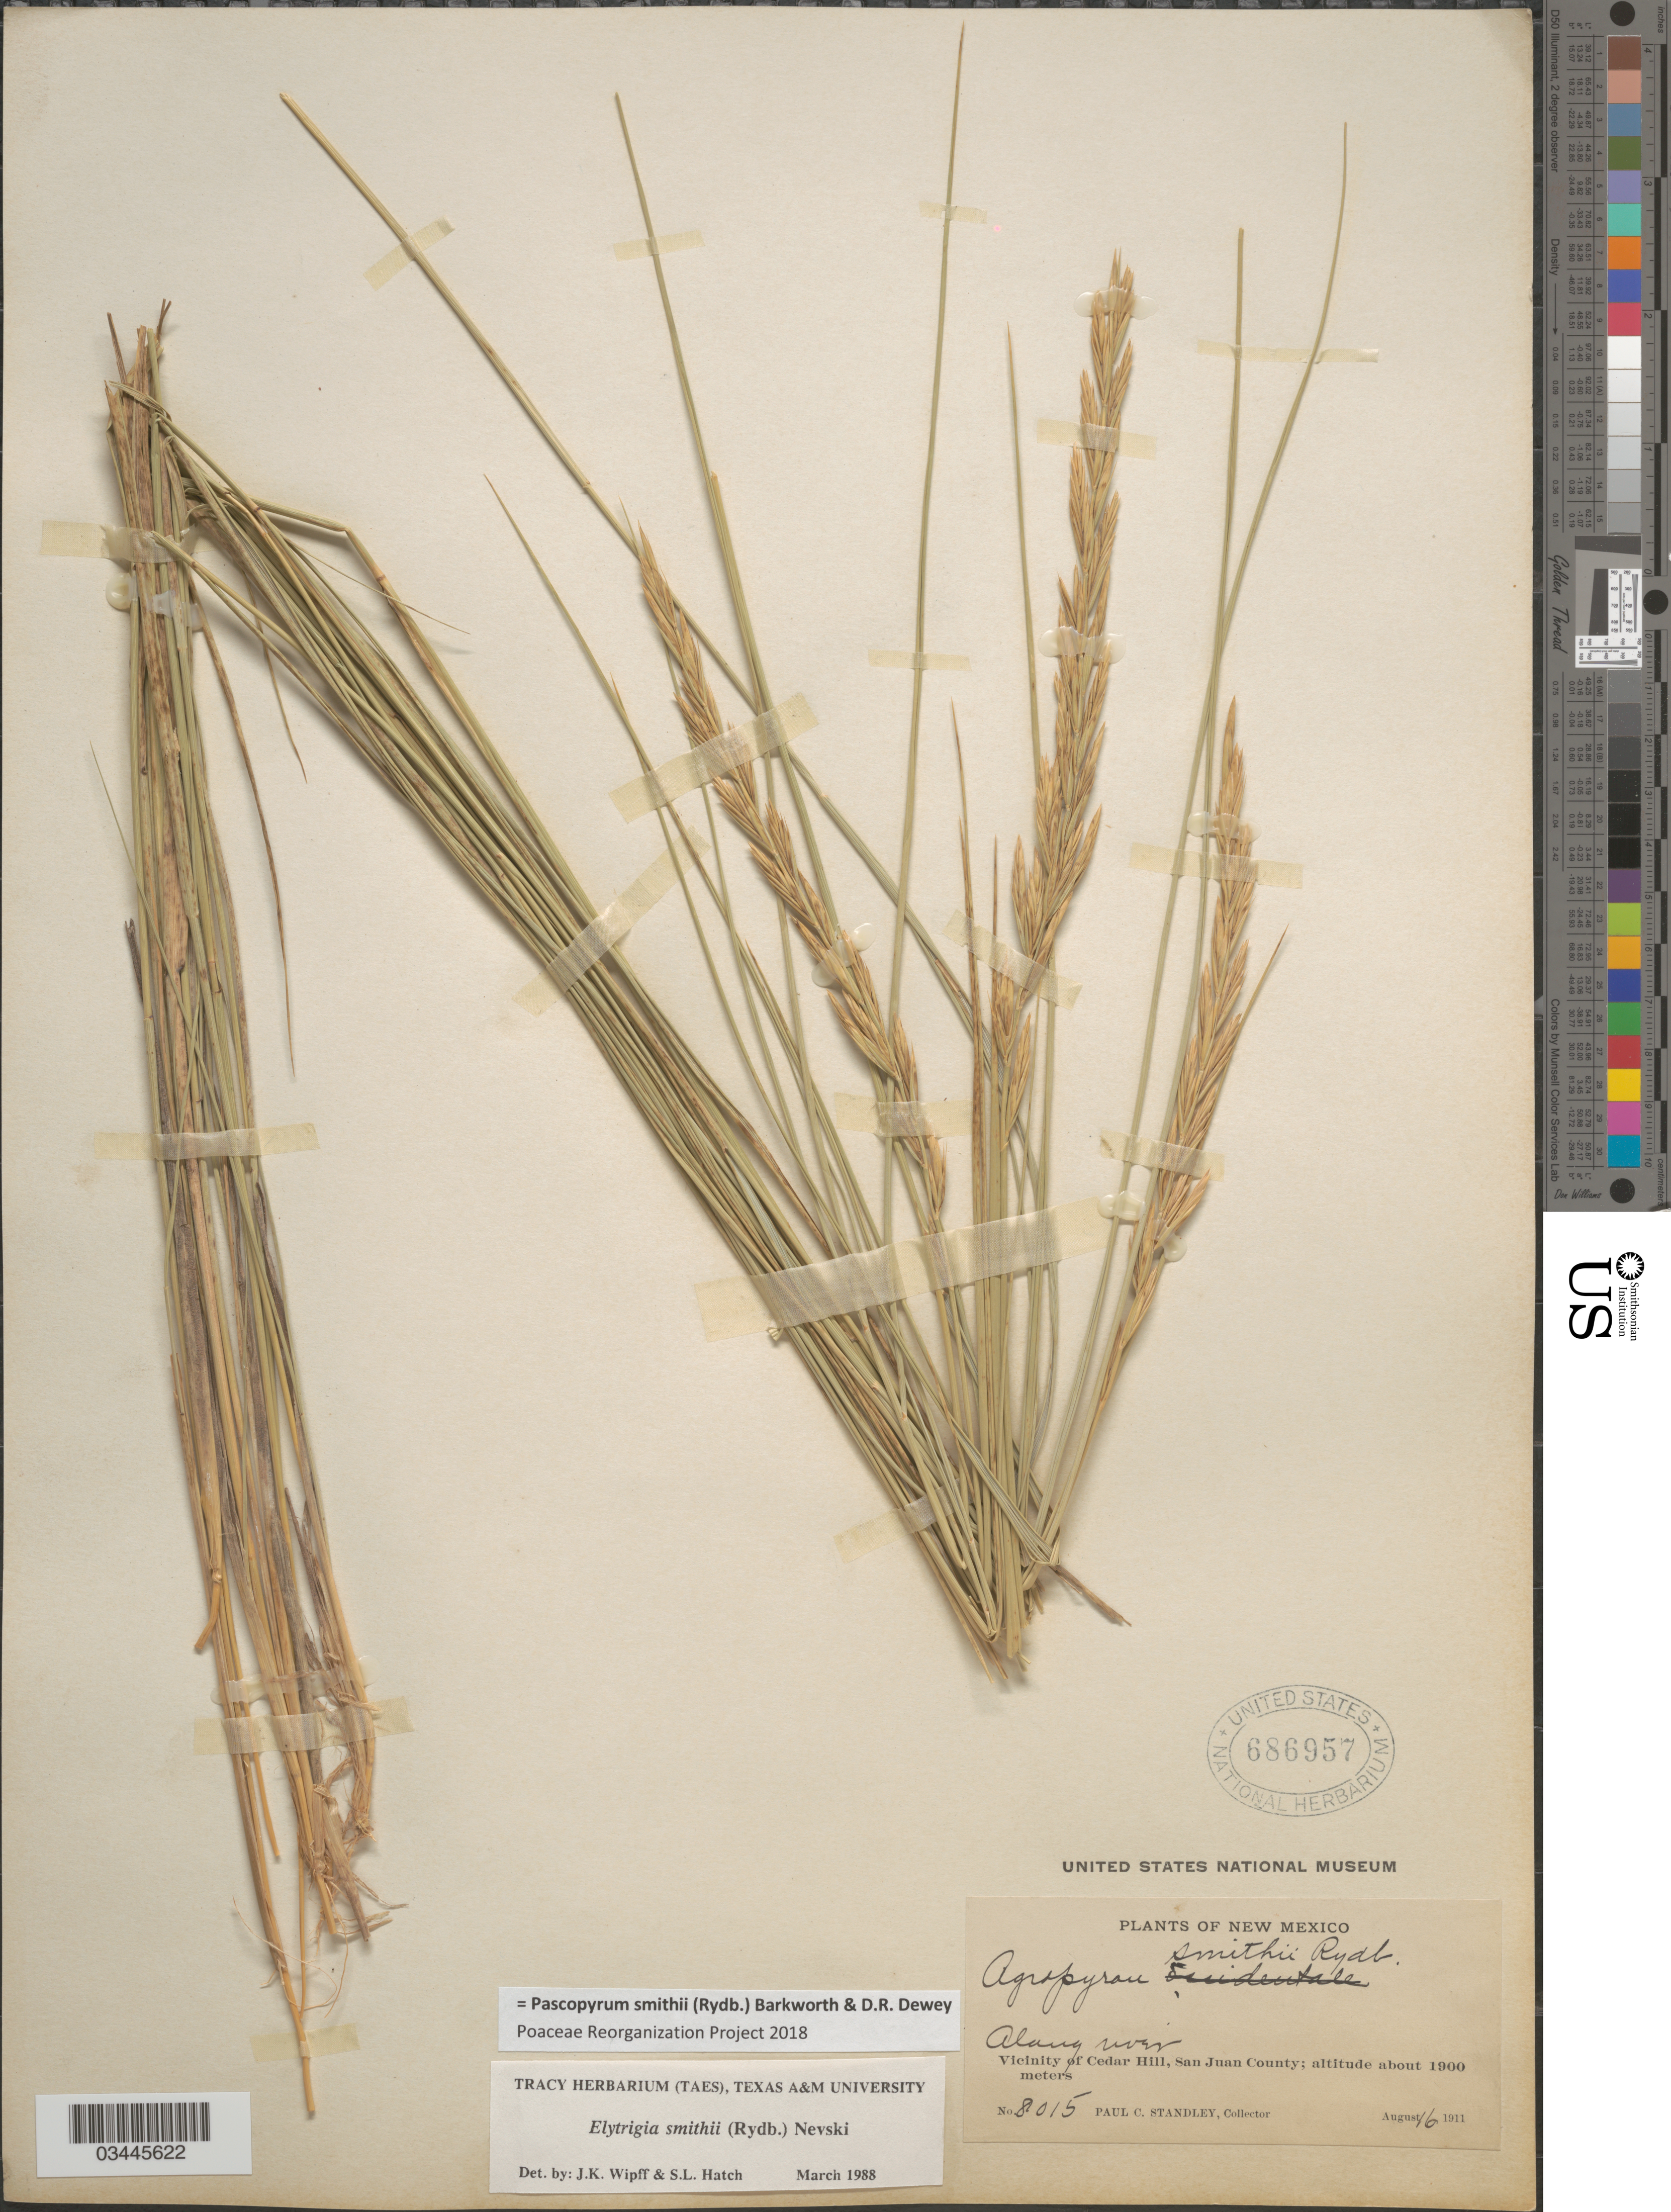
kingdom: Plantae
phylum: Tracheophyta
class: Liliopsida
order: Poales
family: Poaceae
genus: Pascopyrum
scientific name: Pascopyrum smithii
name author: (Rydb.) Barkworth & Dewey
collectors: P. C. Standley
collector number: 8015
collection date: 1911-08-16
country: United States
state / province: New Mexico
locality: Along river. Vicinity of Cedar Hill, San Juan County.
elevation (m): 1900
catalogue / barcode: US 686957